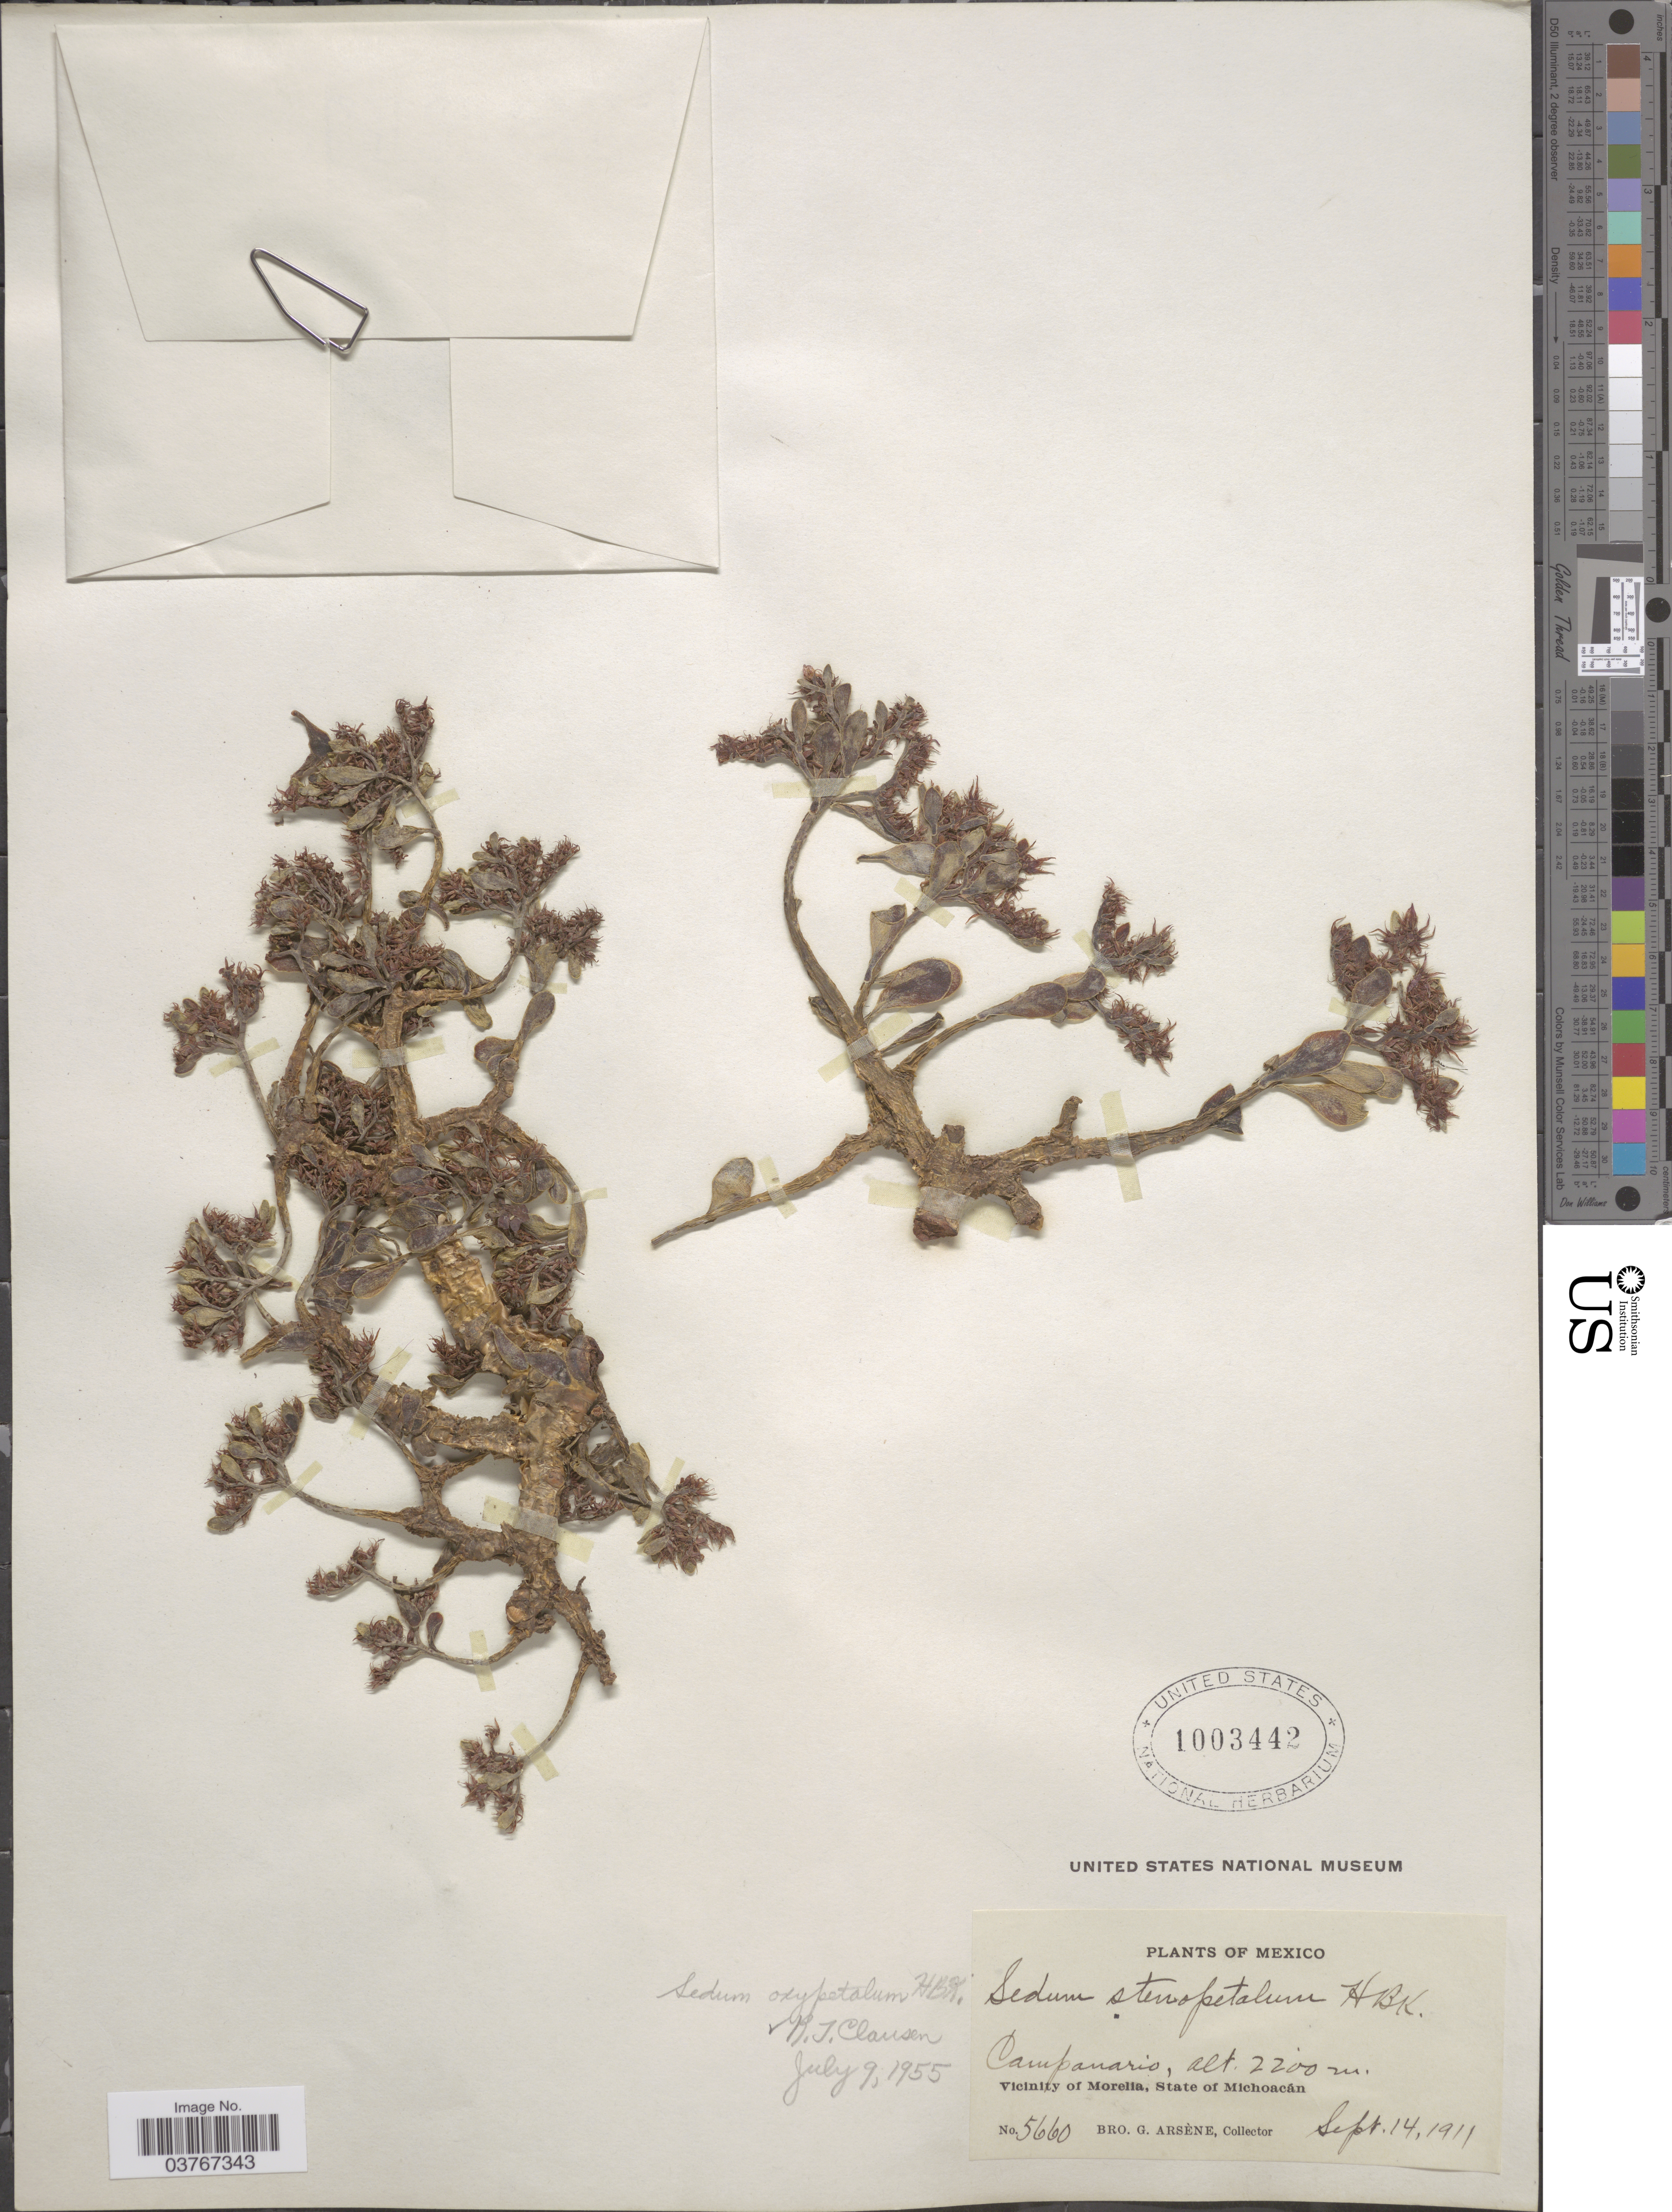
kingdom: Plantae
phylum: Tracheophyta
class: Magnoliopsida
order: Saxifragales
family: Crassulaceae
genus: Sedum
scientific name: Sedum oxypetalum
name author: Kunth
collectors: Bro. G. Arsène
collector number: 5660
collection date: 1911-09-14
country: Mexico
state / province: Michoacán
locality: Campanario. Vicinity of Morelia, State of Michoacán.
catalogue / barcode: US 1003442